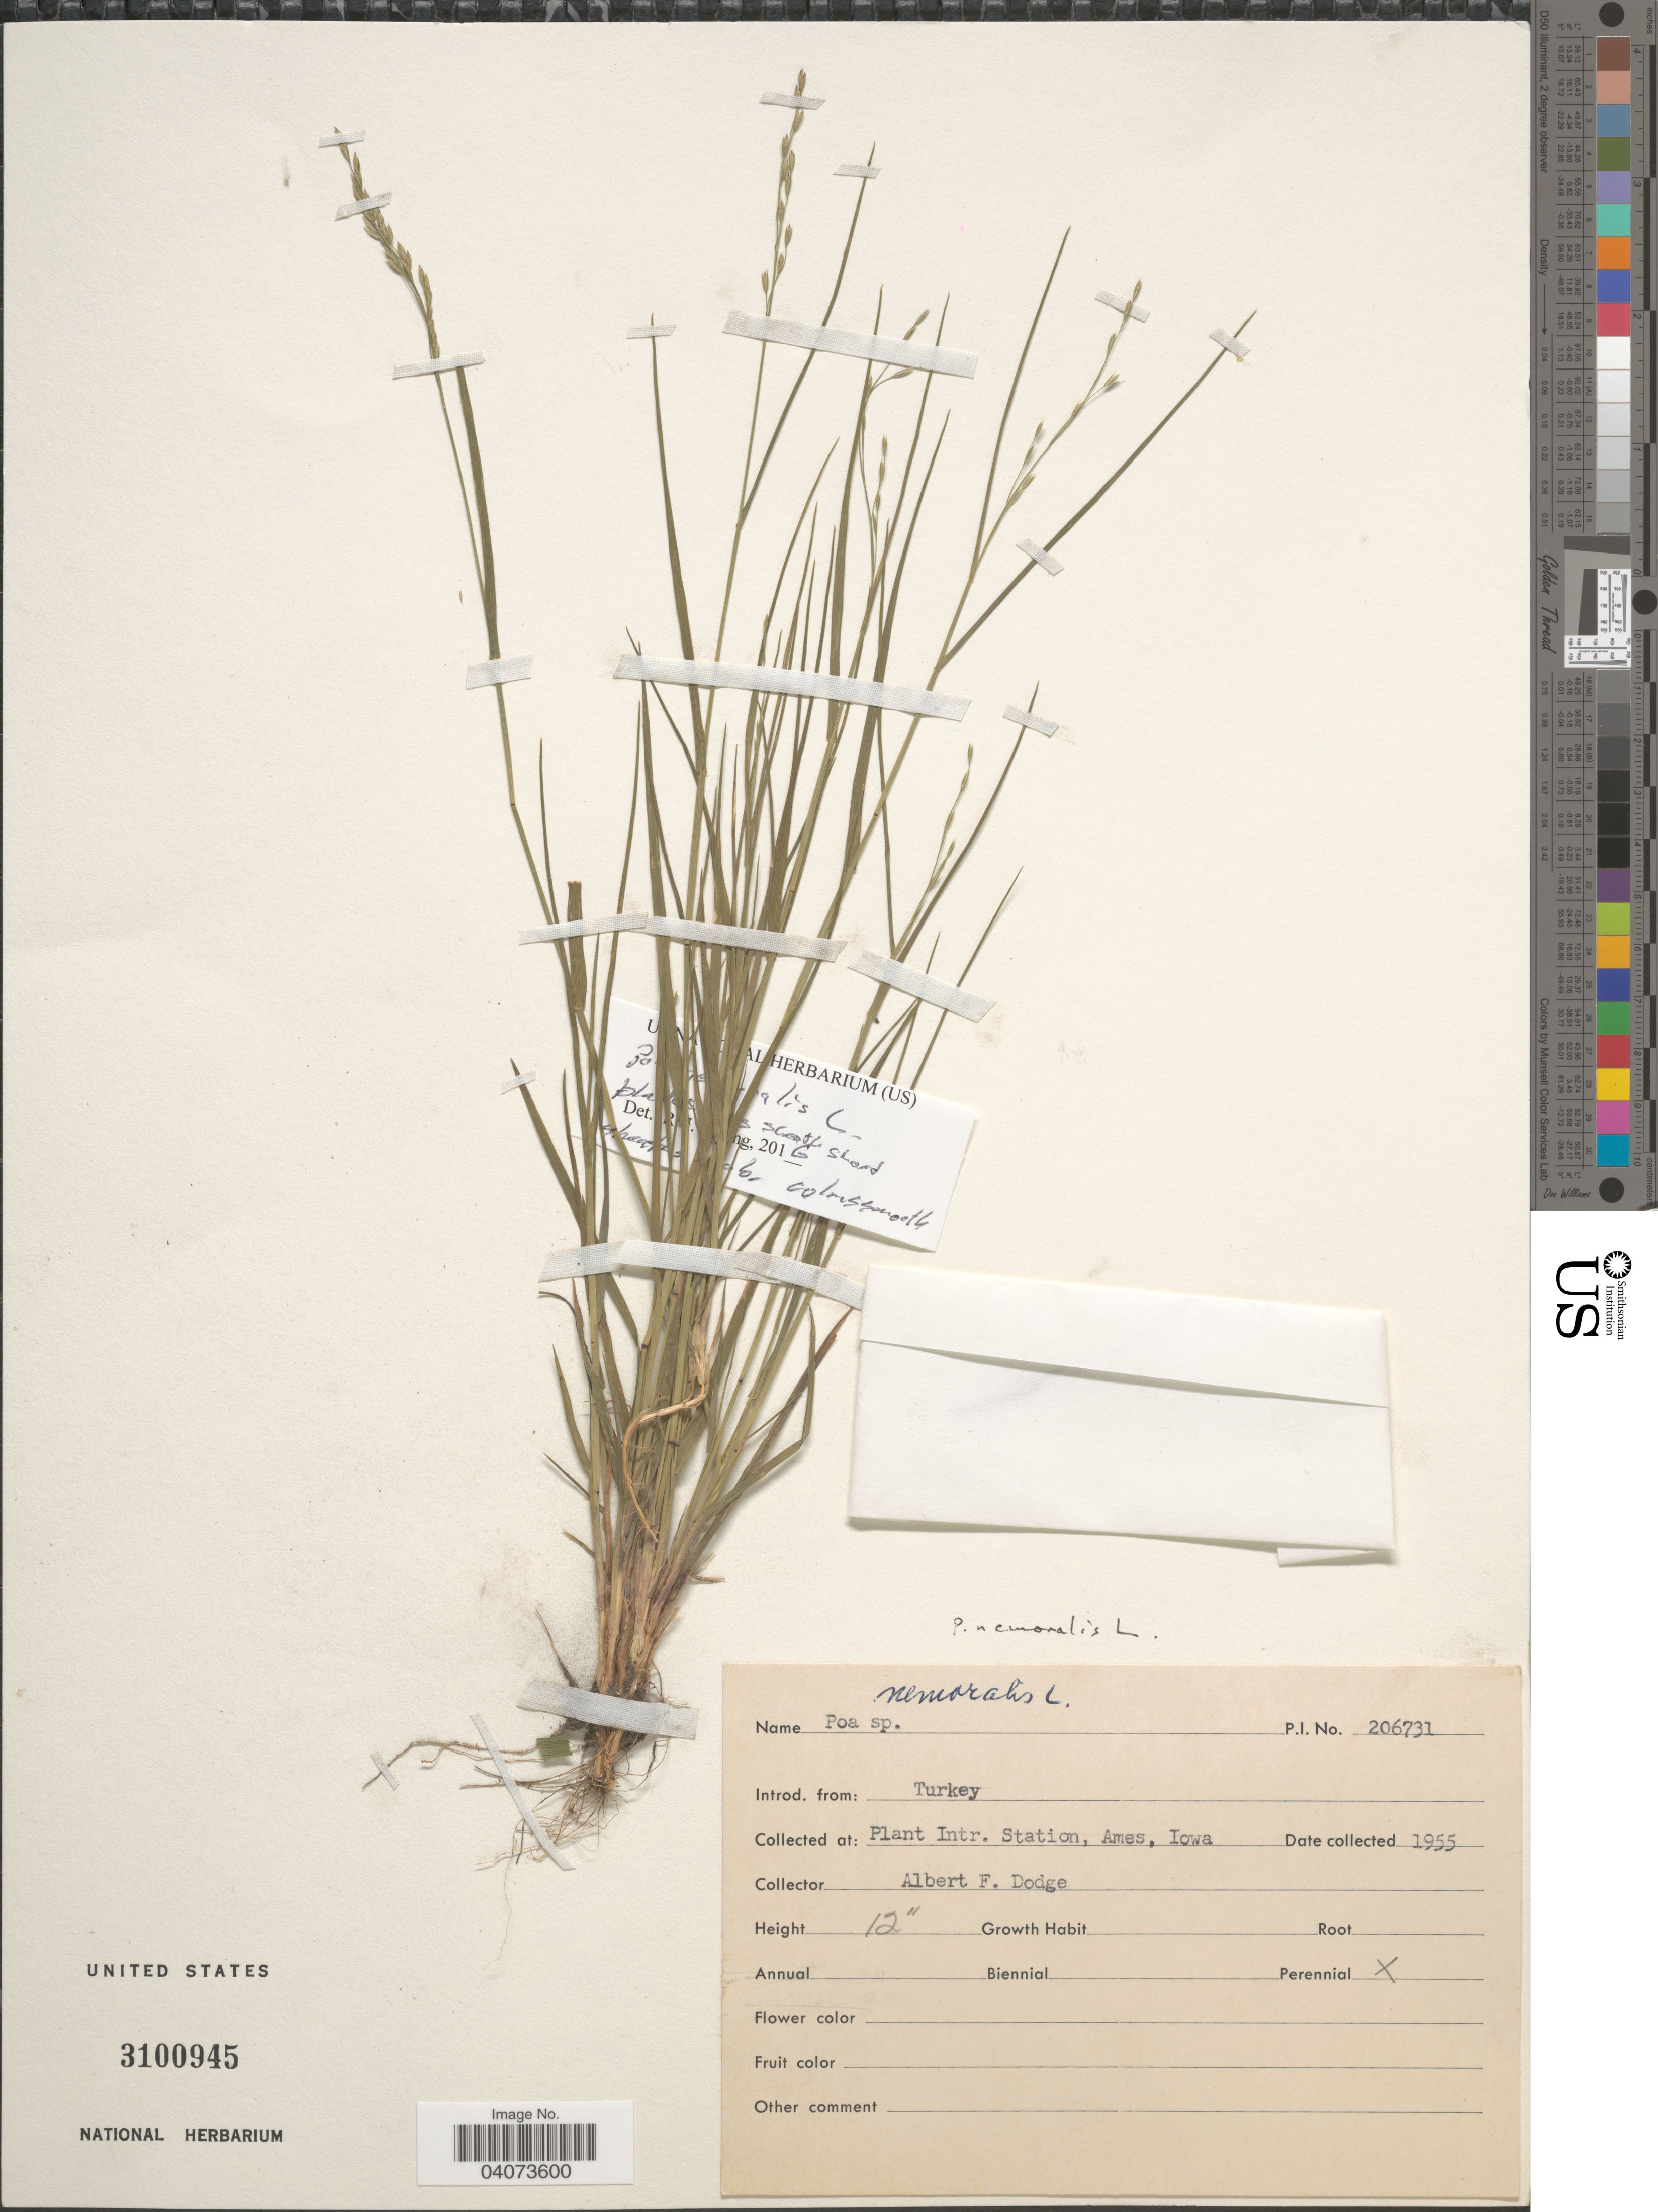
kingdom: Plantae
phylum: Tracheophyta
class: Liliopsida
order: Poales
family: Poaceae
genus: Poa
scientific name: Poa nemoralis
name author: L.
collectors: A. Dodge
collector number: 206731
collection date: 1955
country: United States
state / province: Iowa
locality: Plant Intr. Station, Ames.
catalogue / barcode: US 3100945